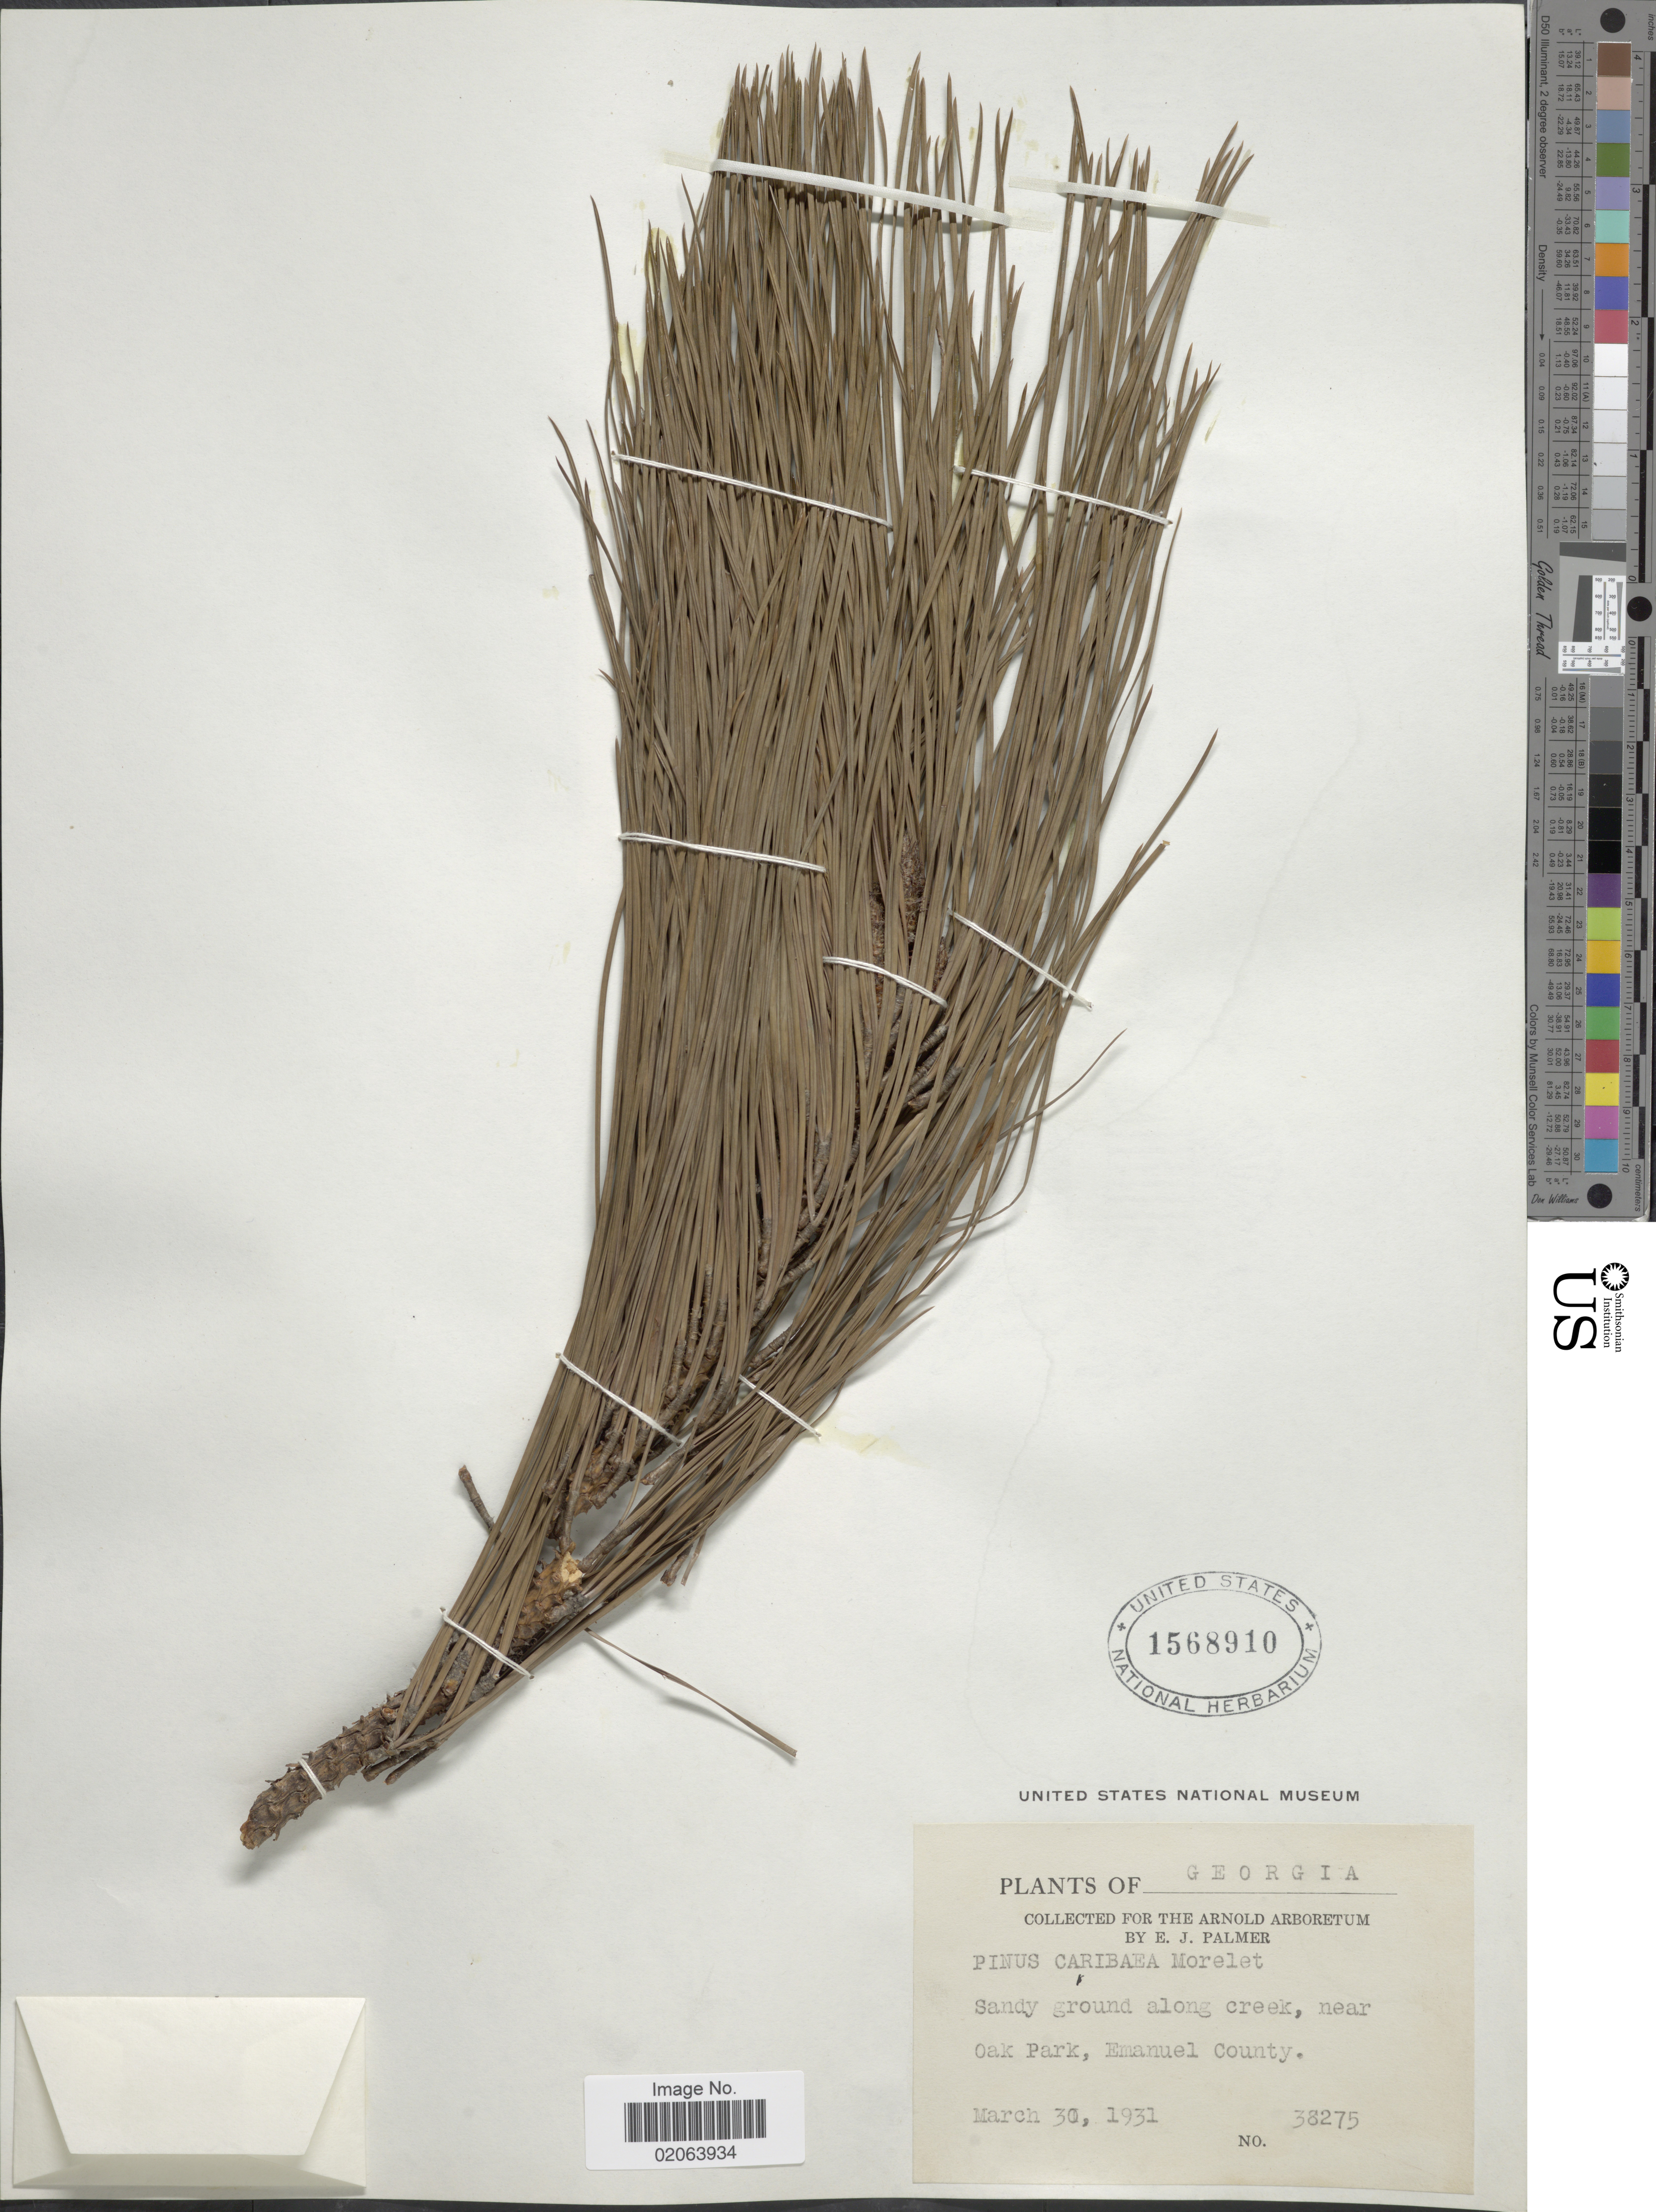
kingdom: Plantae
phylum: Tracheophyta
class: Pinopsida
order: Pinales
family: Pinaceae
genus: Pinus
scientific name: Pinus elliottii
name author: Engelm.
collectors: E. J. Palmer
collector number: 38275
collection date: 1931-03-30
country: United States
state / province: Georgia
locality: Near Oak Park, Emanuel County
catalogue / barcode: US 1568910